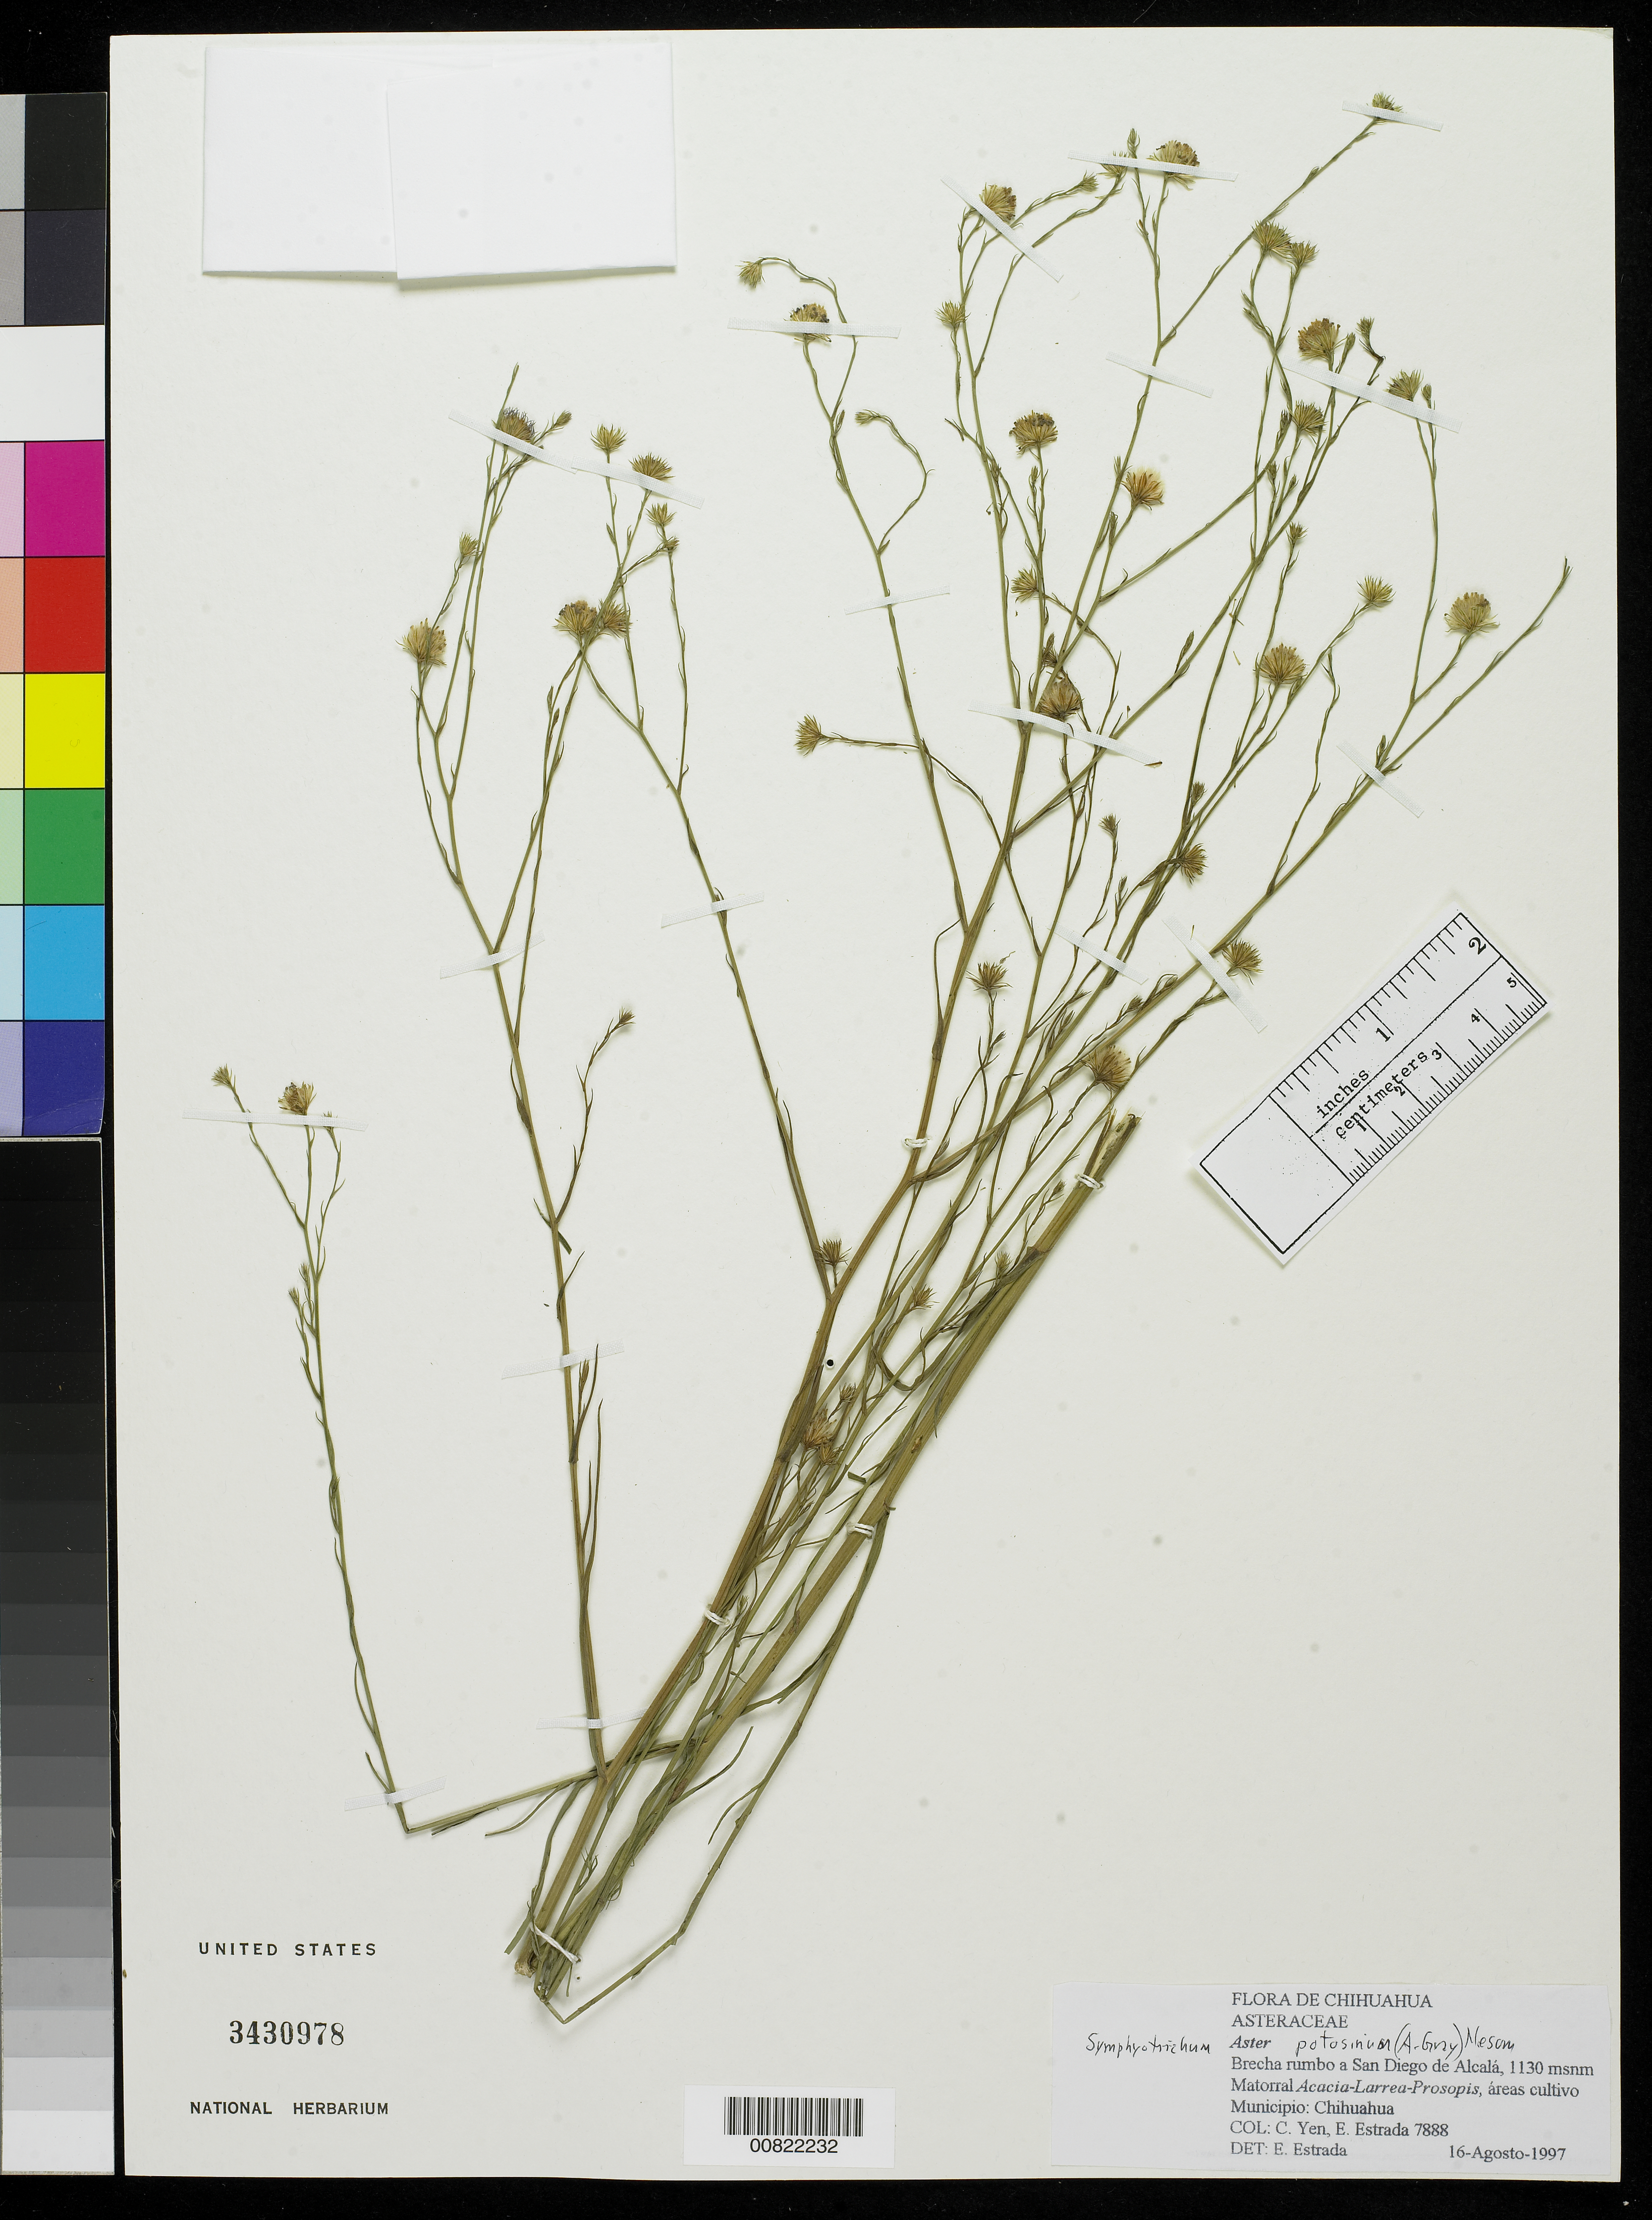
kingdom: Plantae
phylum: Tracheophyta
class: Magnoliopsida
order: Asterales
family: Asteraceae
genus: Symphyotrichum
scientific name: Symphyotrichum potosinum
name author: (A. Gray) G.L. Nesom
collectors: Y. C. Yang & E. Estrada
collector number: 7888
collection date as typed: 16 Aug 1997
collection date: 1997-08-16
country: Mexico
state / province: Chihuahua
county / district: Chihuahua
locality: Brecha rumbo a San Diego de Alcalá.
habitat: Matorral Acacia-Larrea-Prosopis, áreas cultivo.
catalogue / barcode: US 3430978